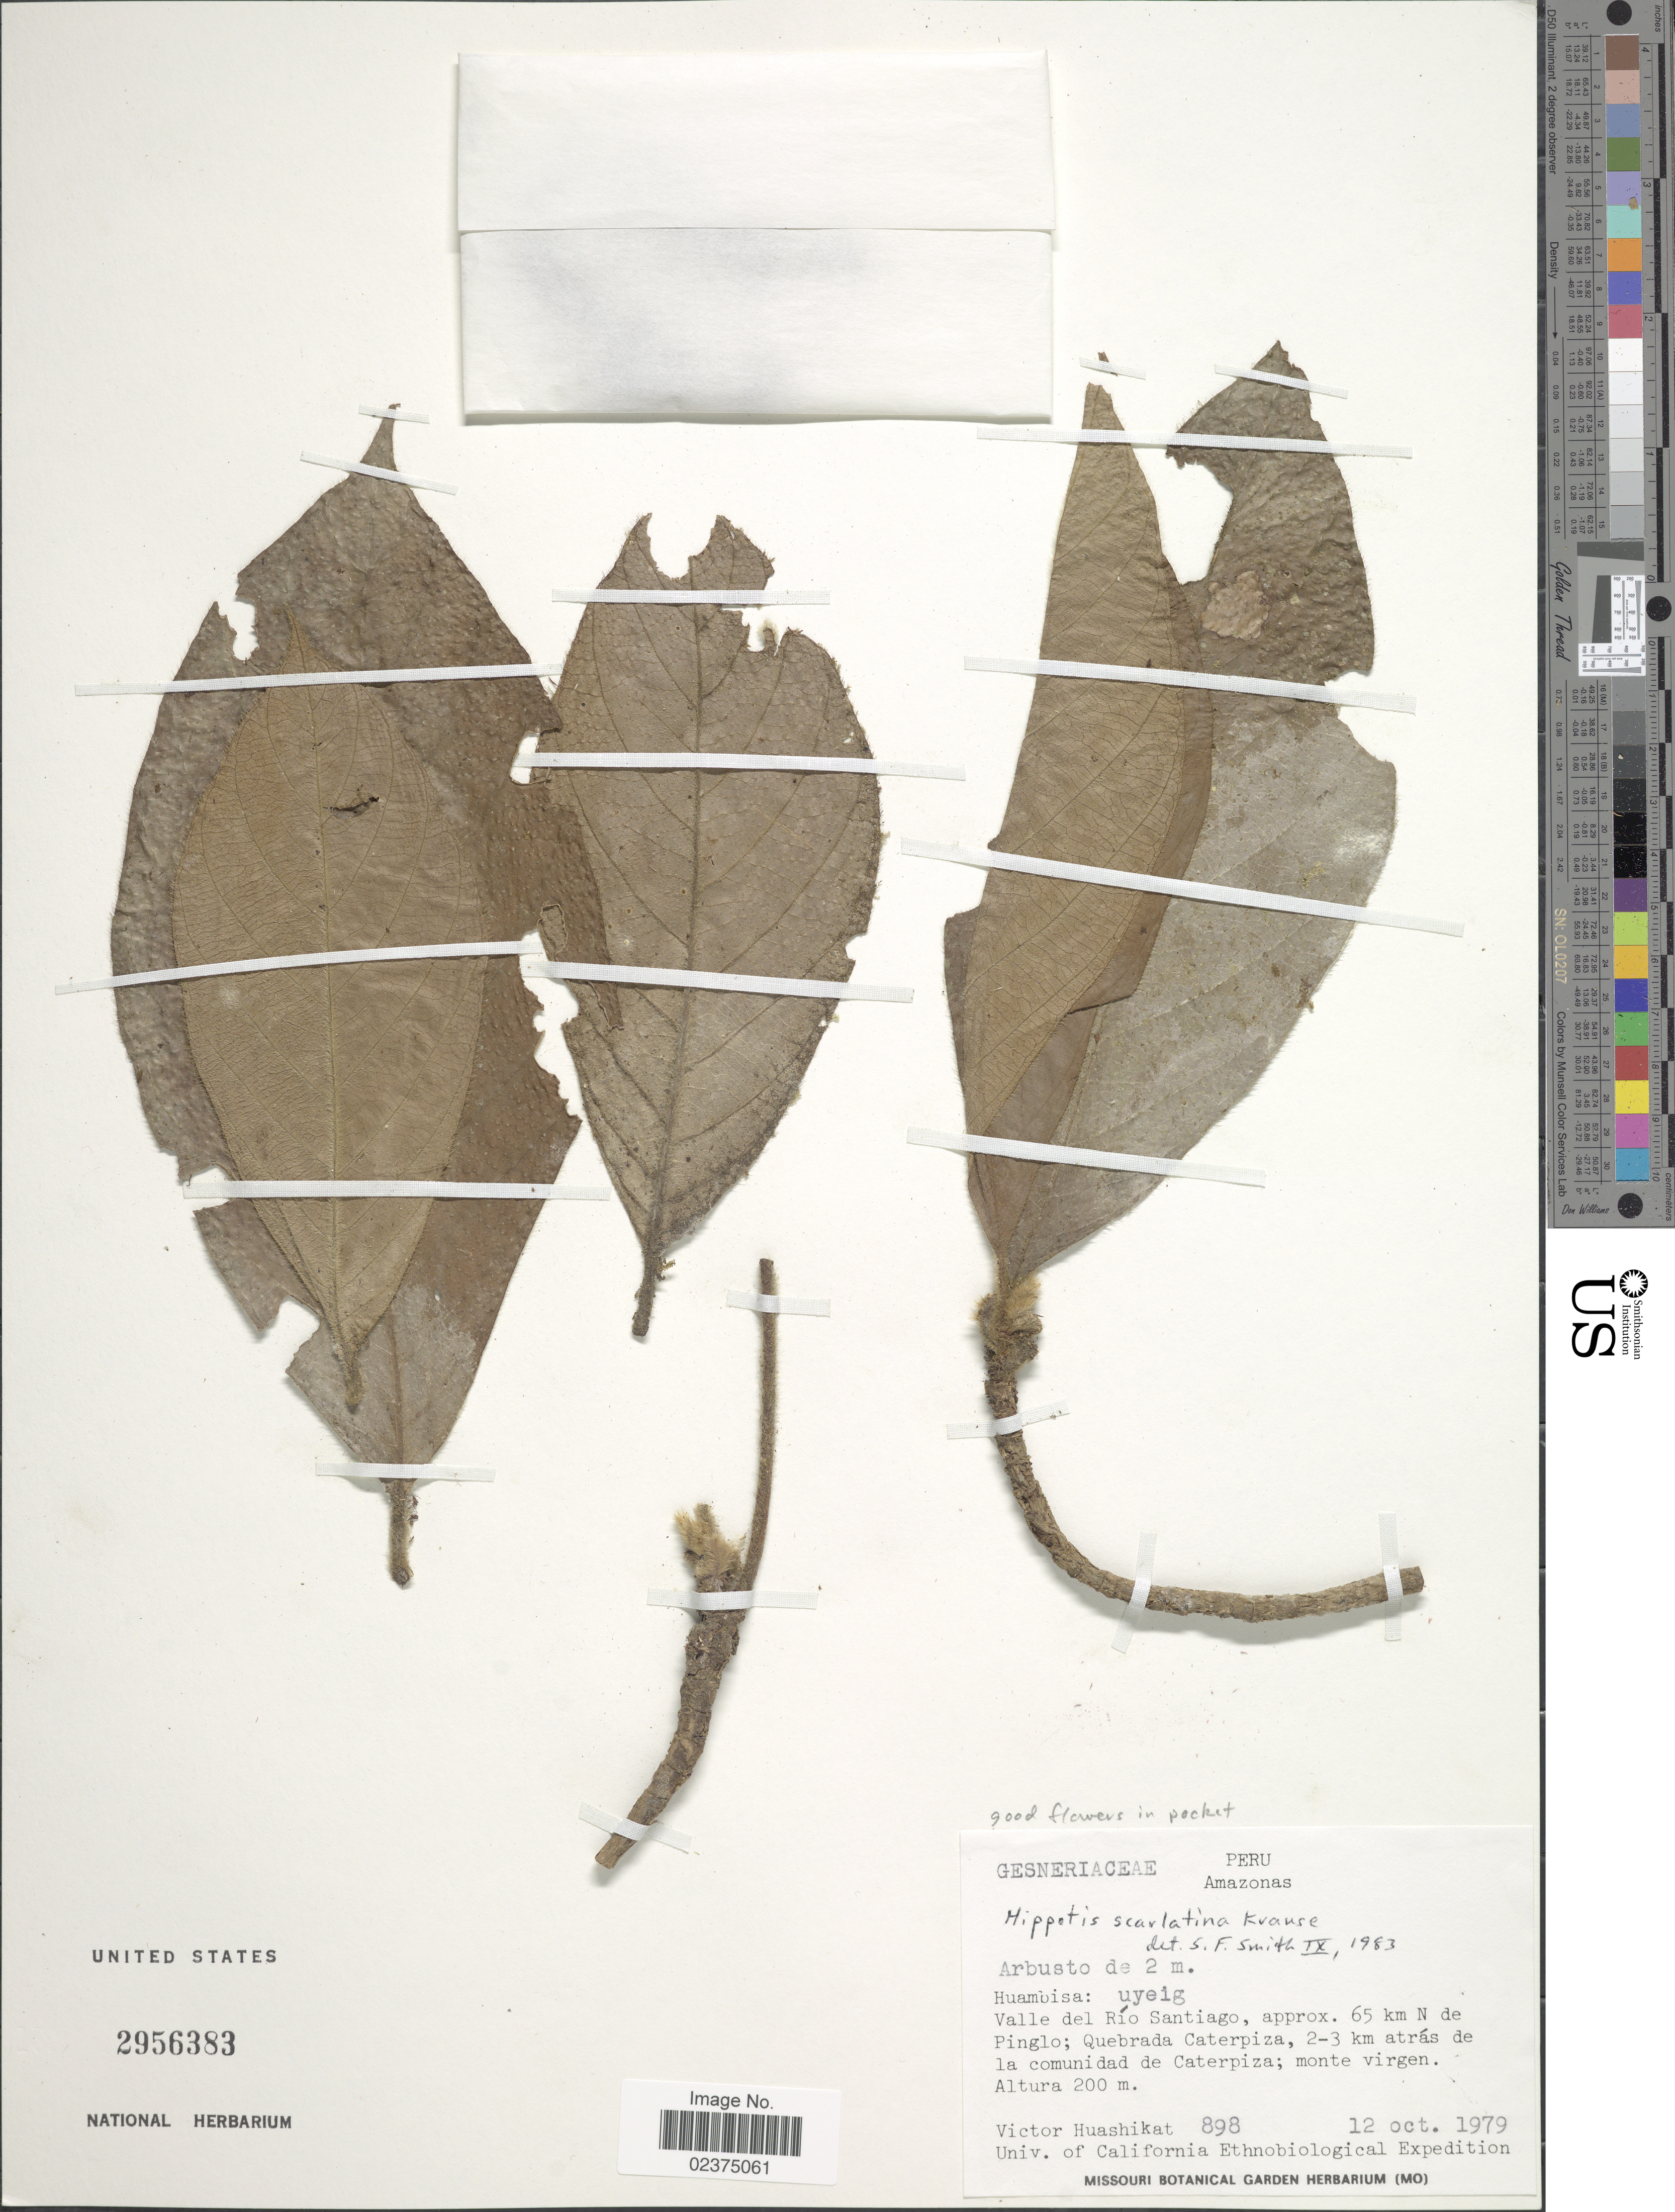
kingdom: Plantae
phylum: Tracheophyta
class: Magnoliopsida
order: Gentianales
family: Rubiaceae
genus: Hippotis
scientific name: Hippotis scarlatina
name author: K. Krause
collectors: V. Huashikat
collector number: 898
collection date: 1979-10-12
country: Peru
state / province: Amazonas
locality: Valle del Rio Santiago, approx. 65 km N de Pinglo; Quebrada Caterpiza, 2-3 km atras de la comunidad de Caterpiza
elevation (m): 200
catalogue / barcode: US 2956383